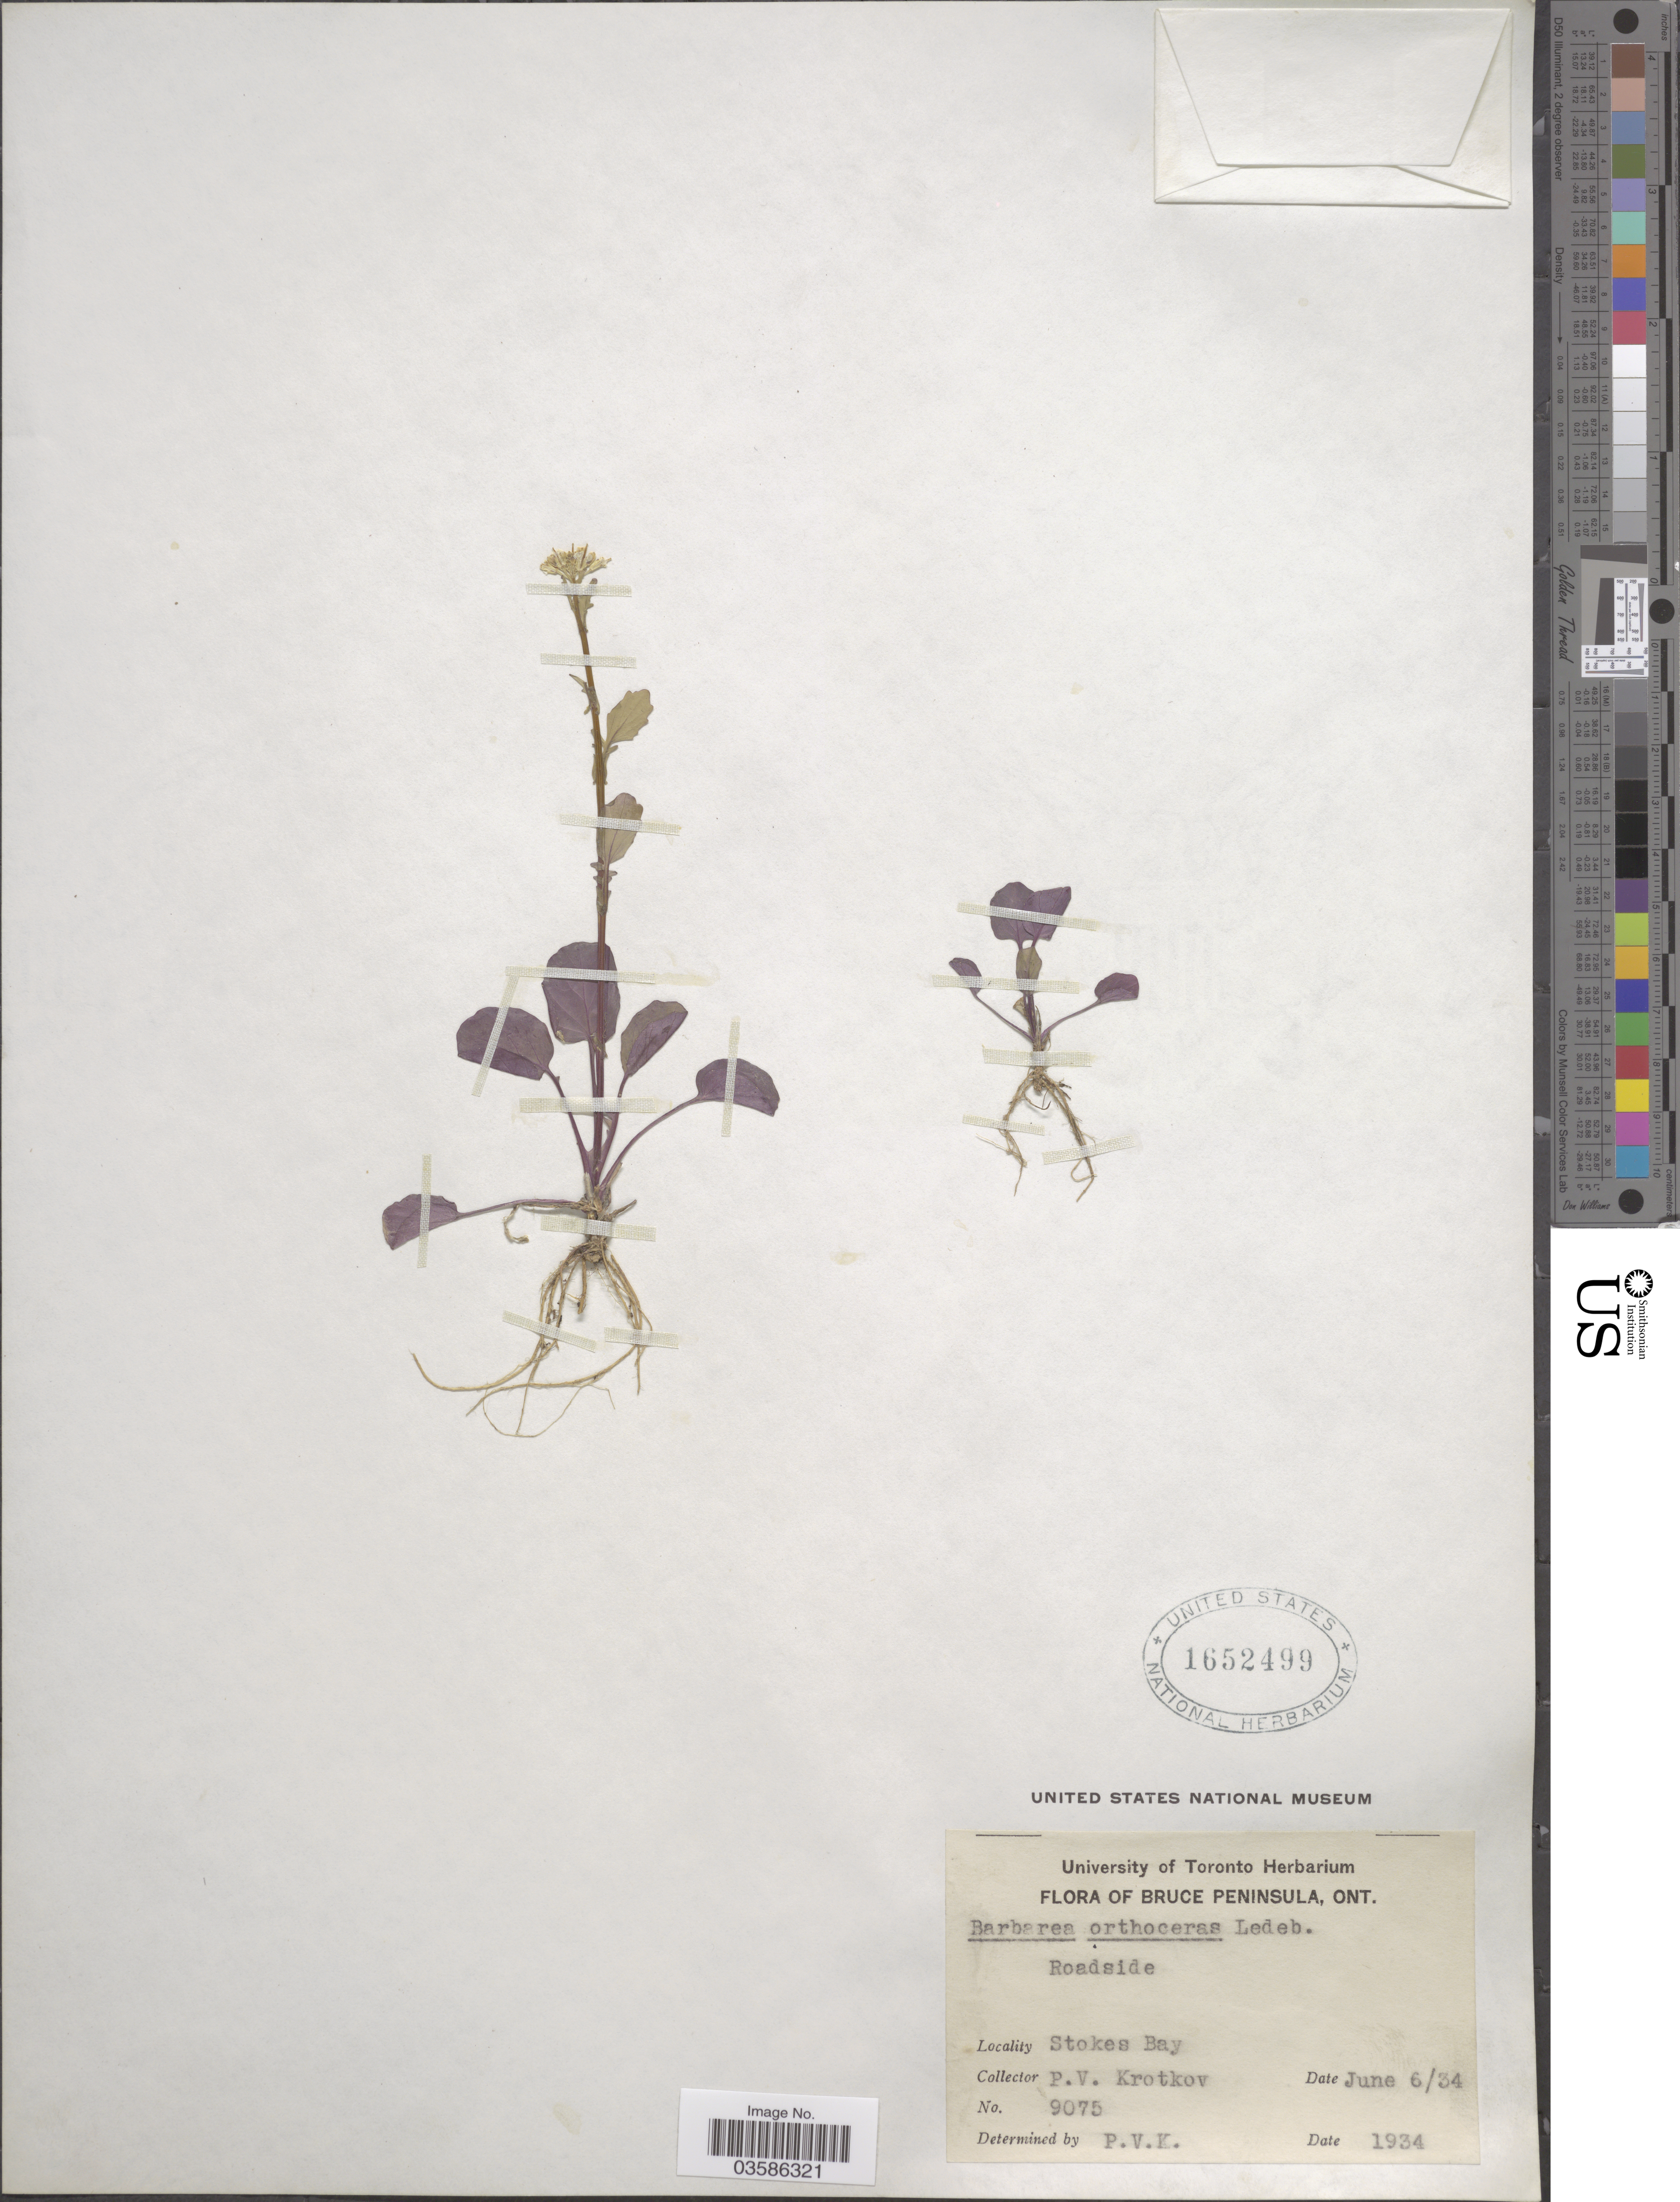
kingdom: Plantae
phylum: Tracheophyta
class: Magnoliopsida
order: Brassicales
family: Brassicaceae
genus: Barbarea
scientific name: Barbarea stricta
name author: Andrz.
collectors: P. V. Krotkov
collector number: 9075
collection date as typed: Transcribed d/m/y: 6/6/34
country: Canada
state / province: Ontario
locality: Bruce Peninsula. Stokes Bay.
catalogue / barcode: US 1652499